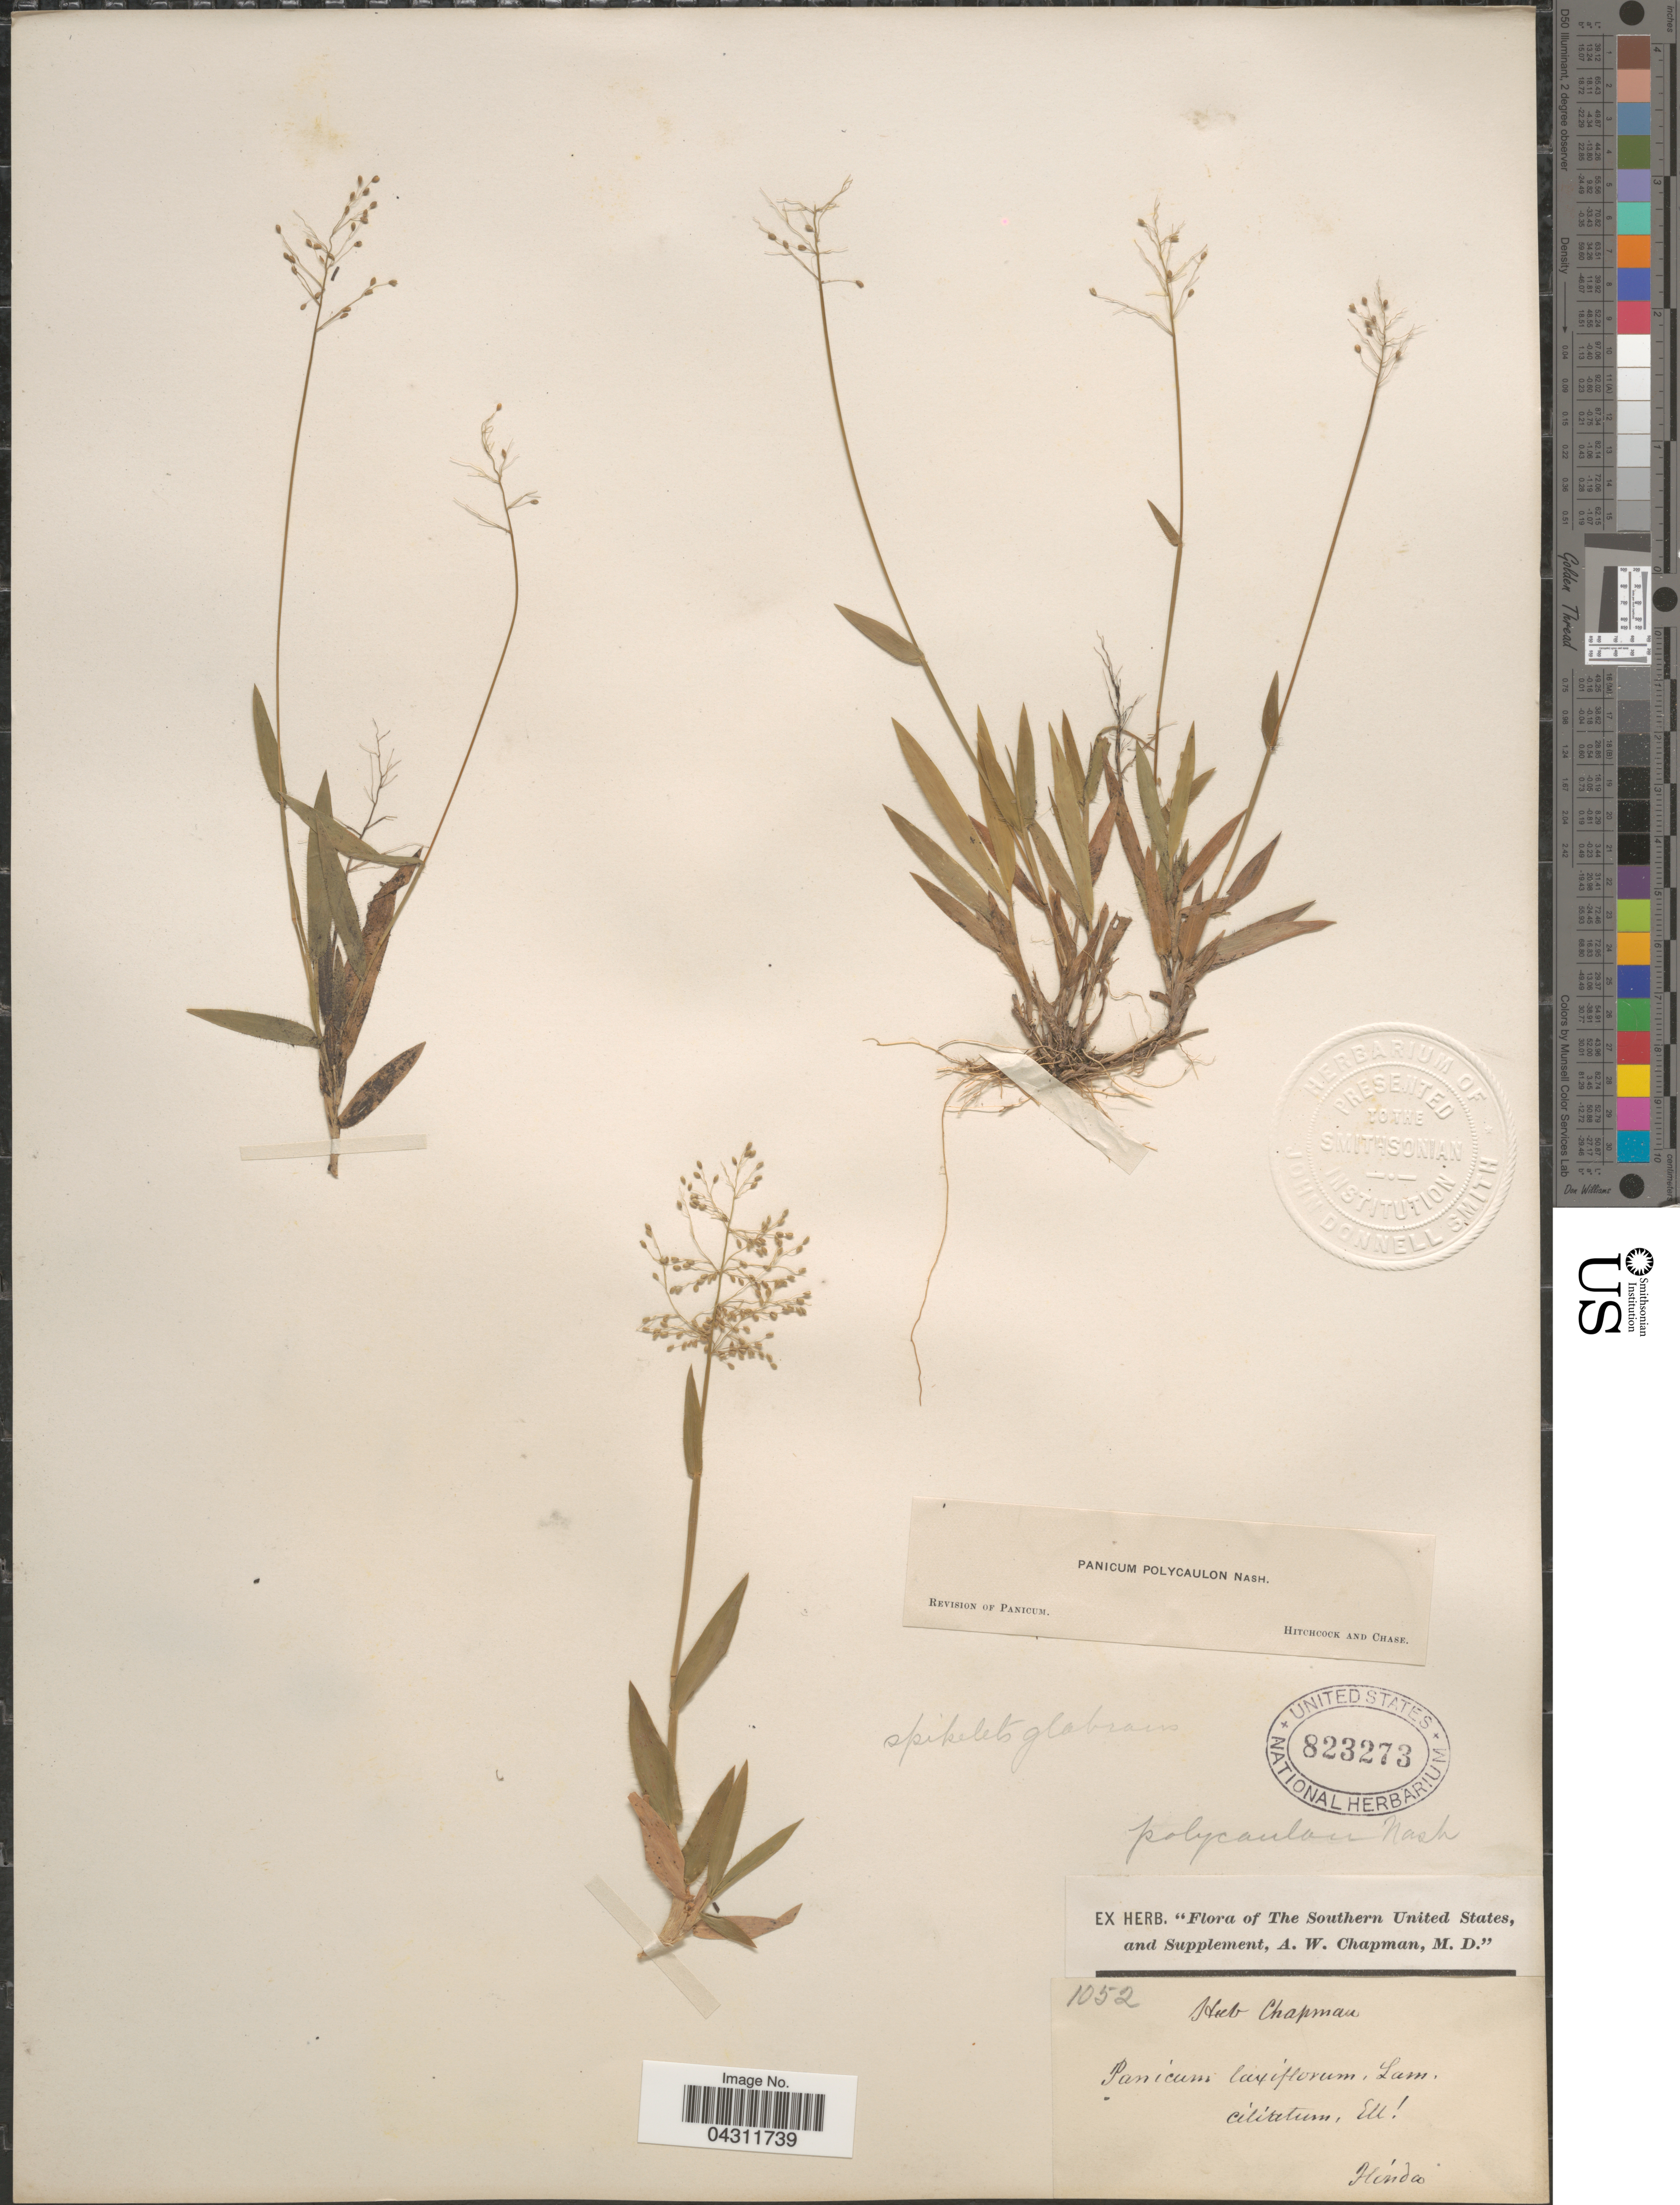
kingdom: Plantae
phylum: Tracheophyta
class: Liliopsida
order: Poales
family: Poaceae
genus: Dichanthelium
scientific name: Dichanthelium strigosum var. glabrescens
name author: (Griseb.) Freckmann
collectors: ex herb. A.W. Chapman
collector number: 1052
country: United States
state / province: Florida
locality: The Southern United States.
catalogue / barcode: US 823273